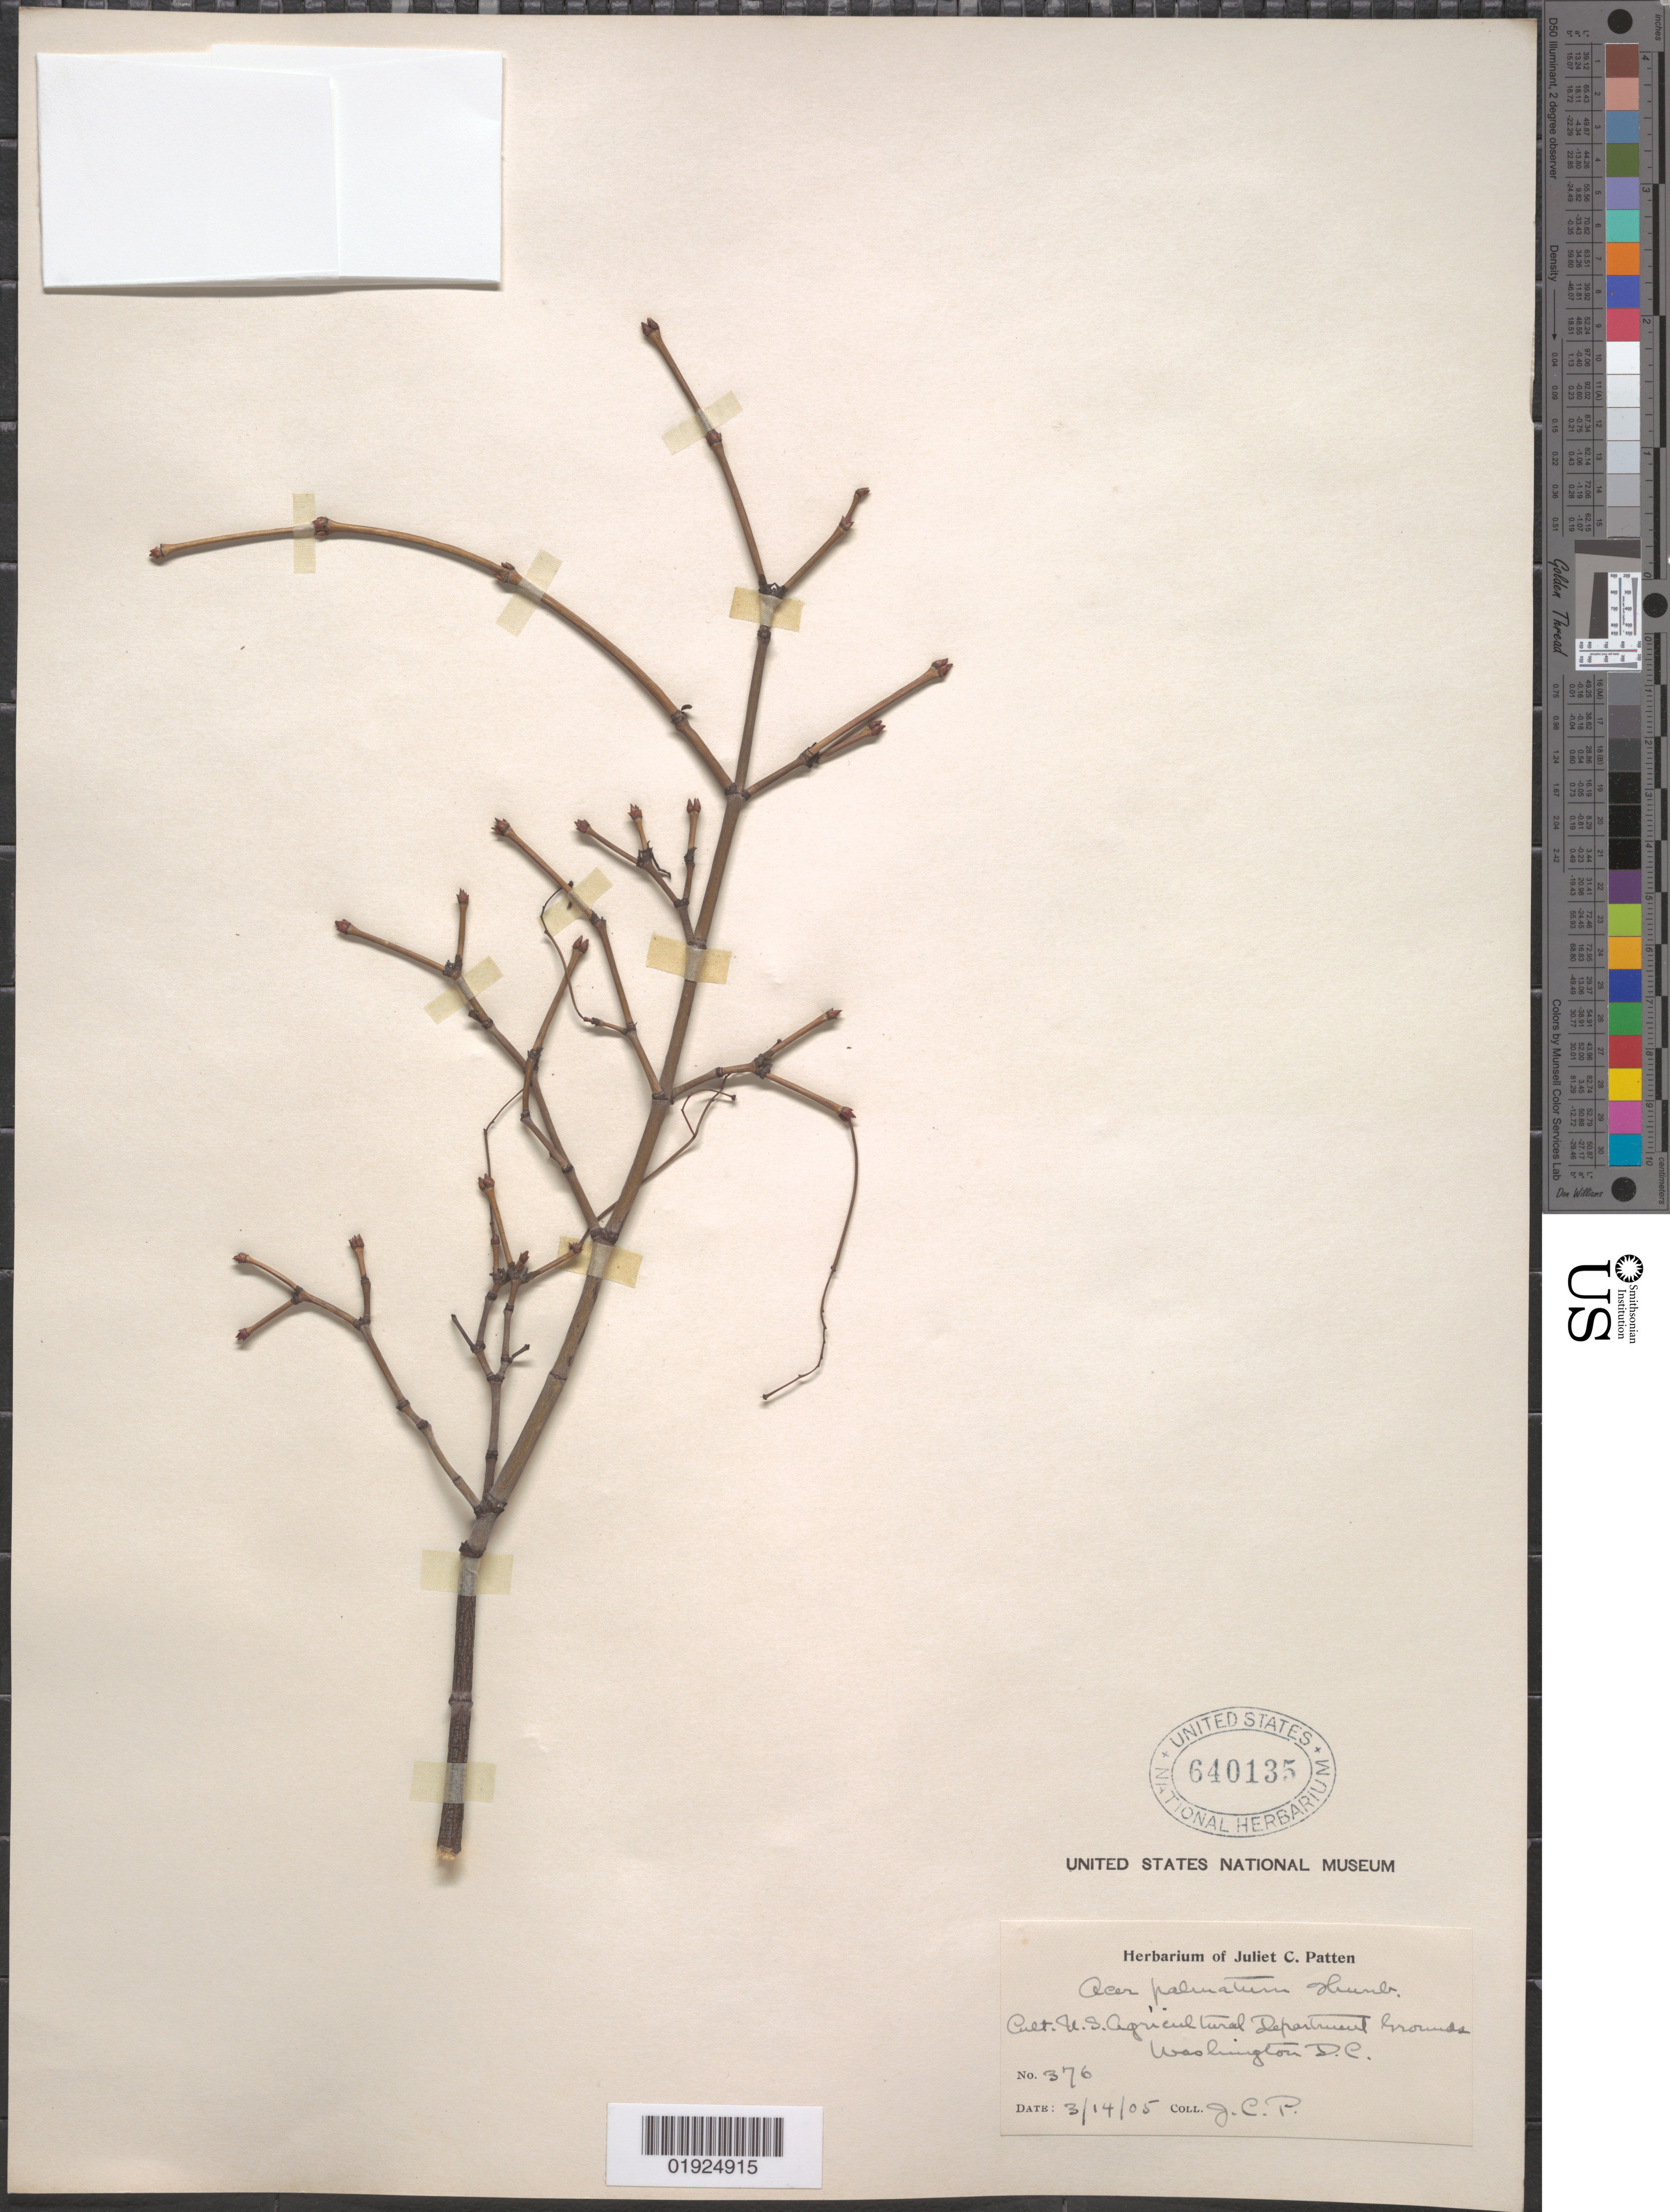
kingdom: Plantae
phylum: Tracheophyta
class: Magnoliopsida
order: Sapindales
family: Sapindaceae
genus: Acer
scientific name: Acer palmatum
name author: Thunb.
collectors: J. Patten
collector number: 376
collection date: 1905-03-14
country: United States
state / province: District of Columbia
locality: U.S. Agricultural Department Grounds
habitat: Agricultural grounds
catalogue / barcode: US 640135